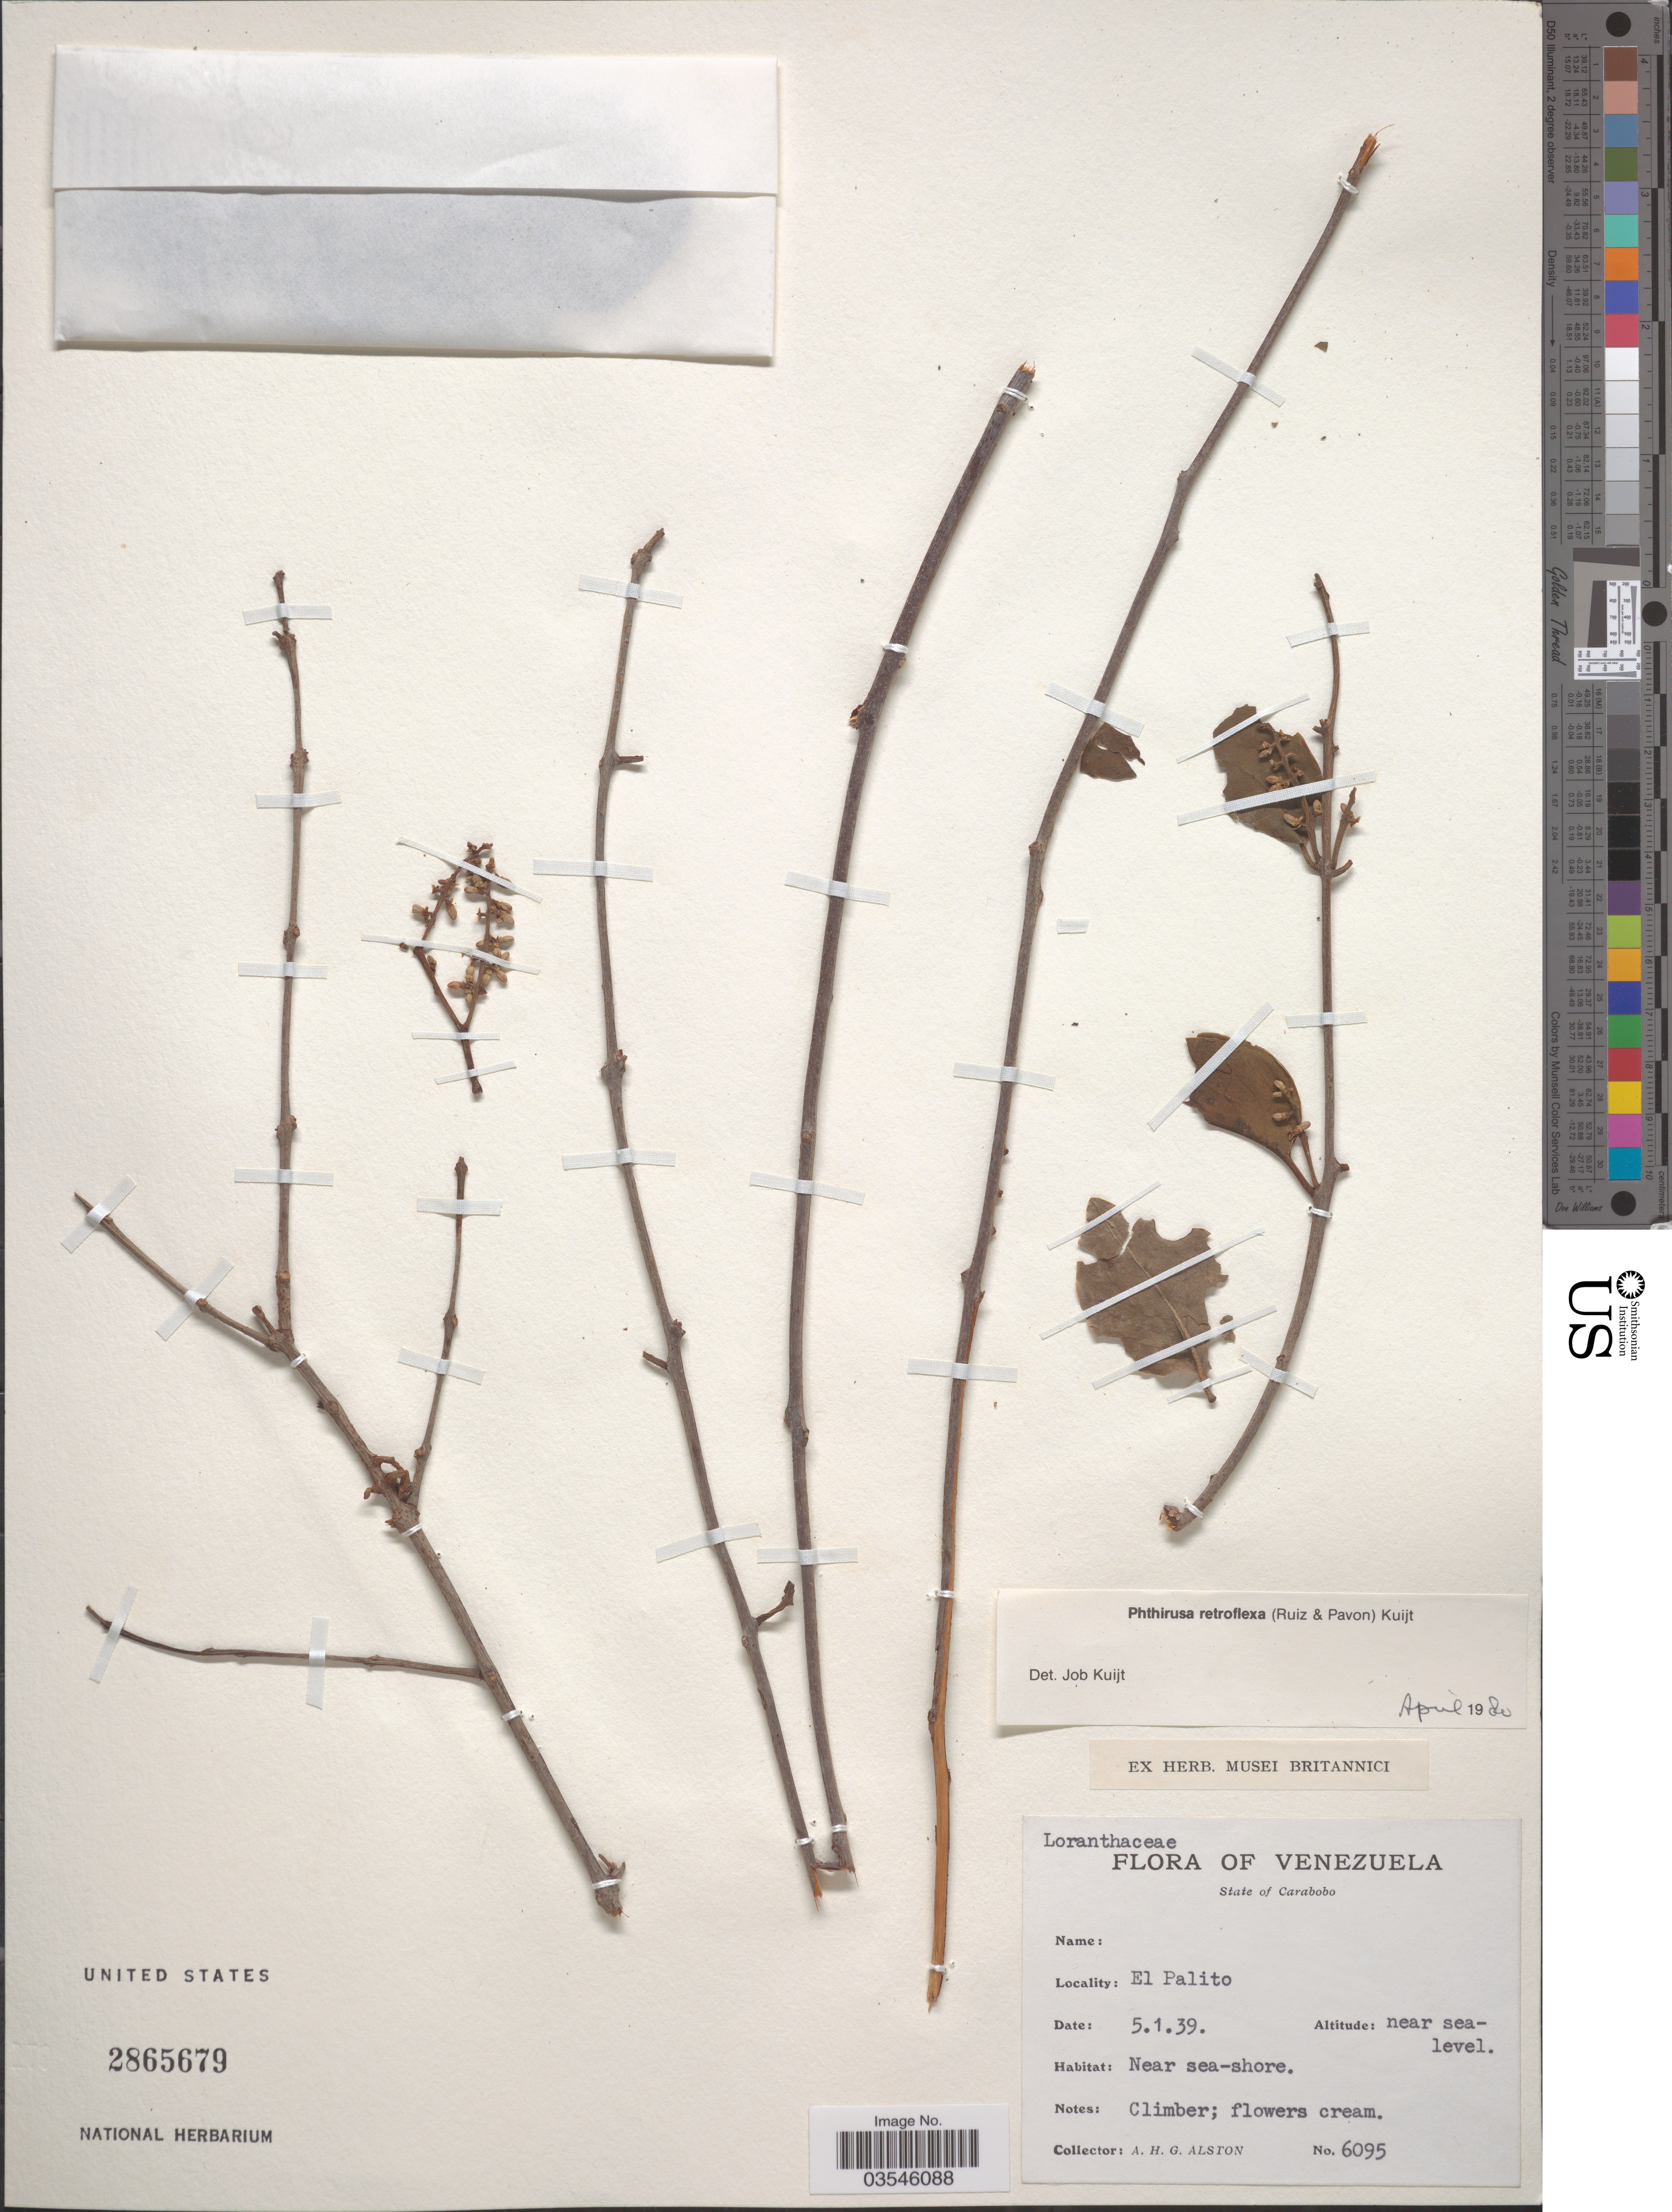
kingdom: Plantae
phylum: Tracheophyta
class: Magnoliopsida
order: Santalales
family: Loranthaceae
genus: Phthirusa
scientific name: Phthirusa retroflexa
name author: (Ruiz & Pav.) Kuijt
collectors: A. H. Alston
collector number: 6095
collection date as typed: Transcribed d/m/y: 5/1/39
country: Venezuela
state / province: Carabobo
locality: El Palito.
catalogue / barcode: US 2865679